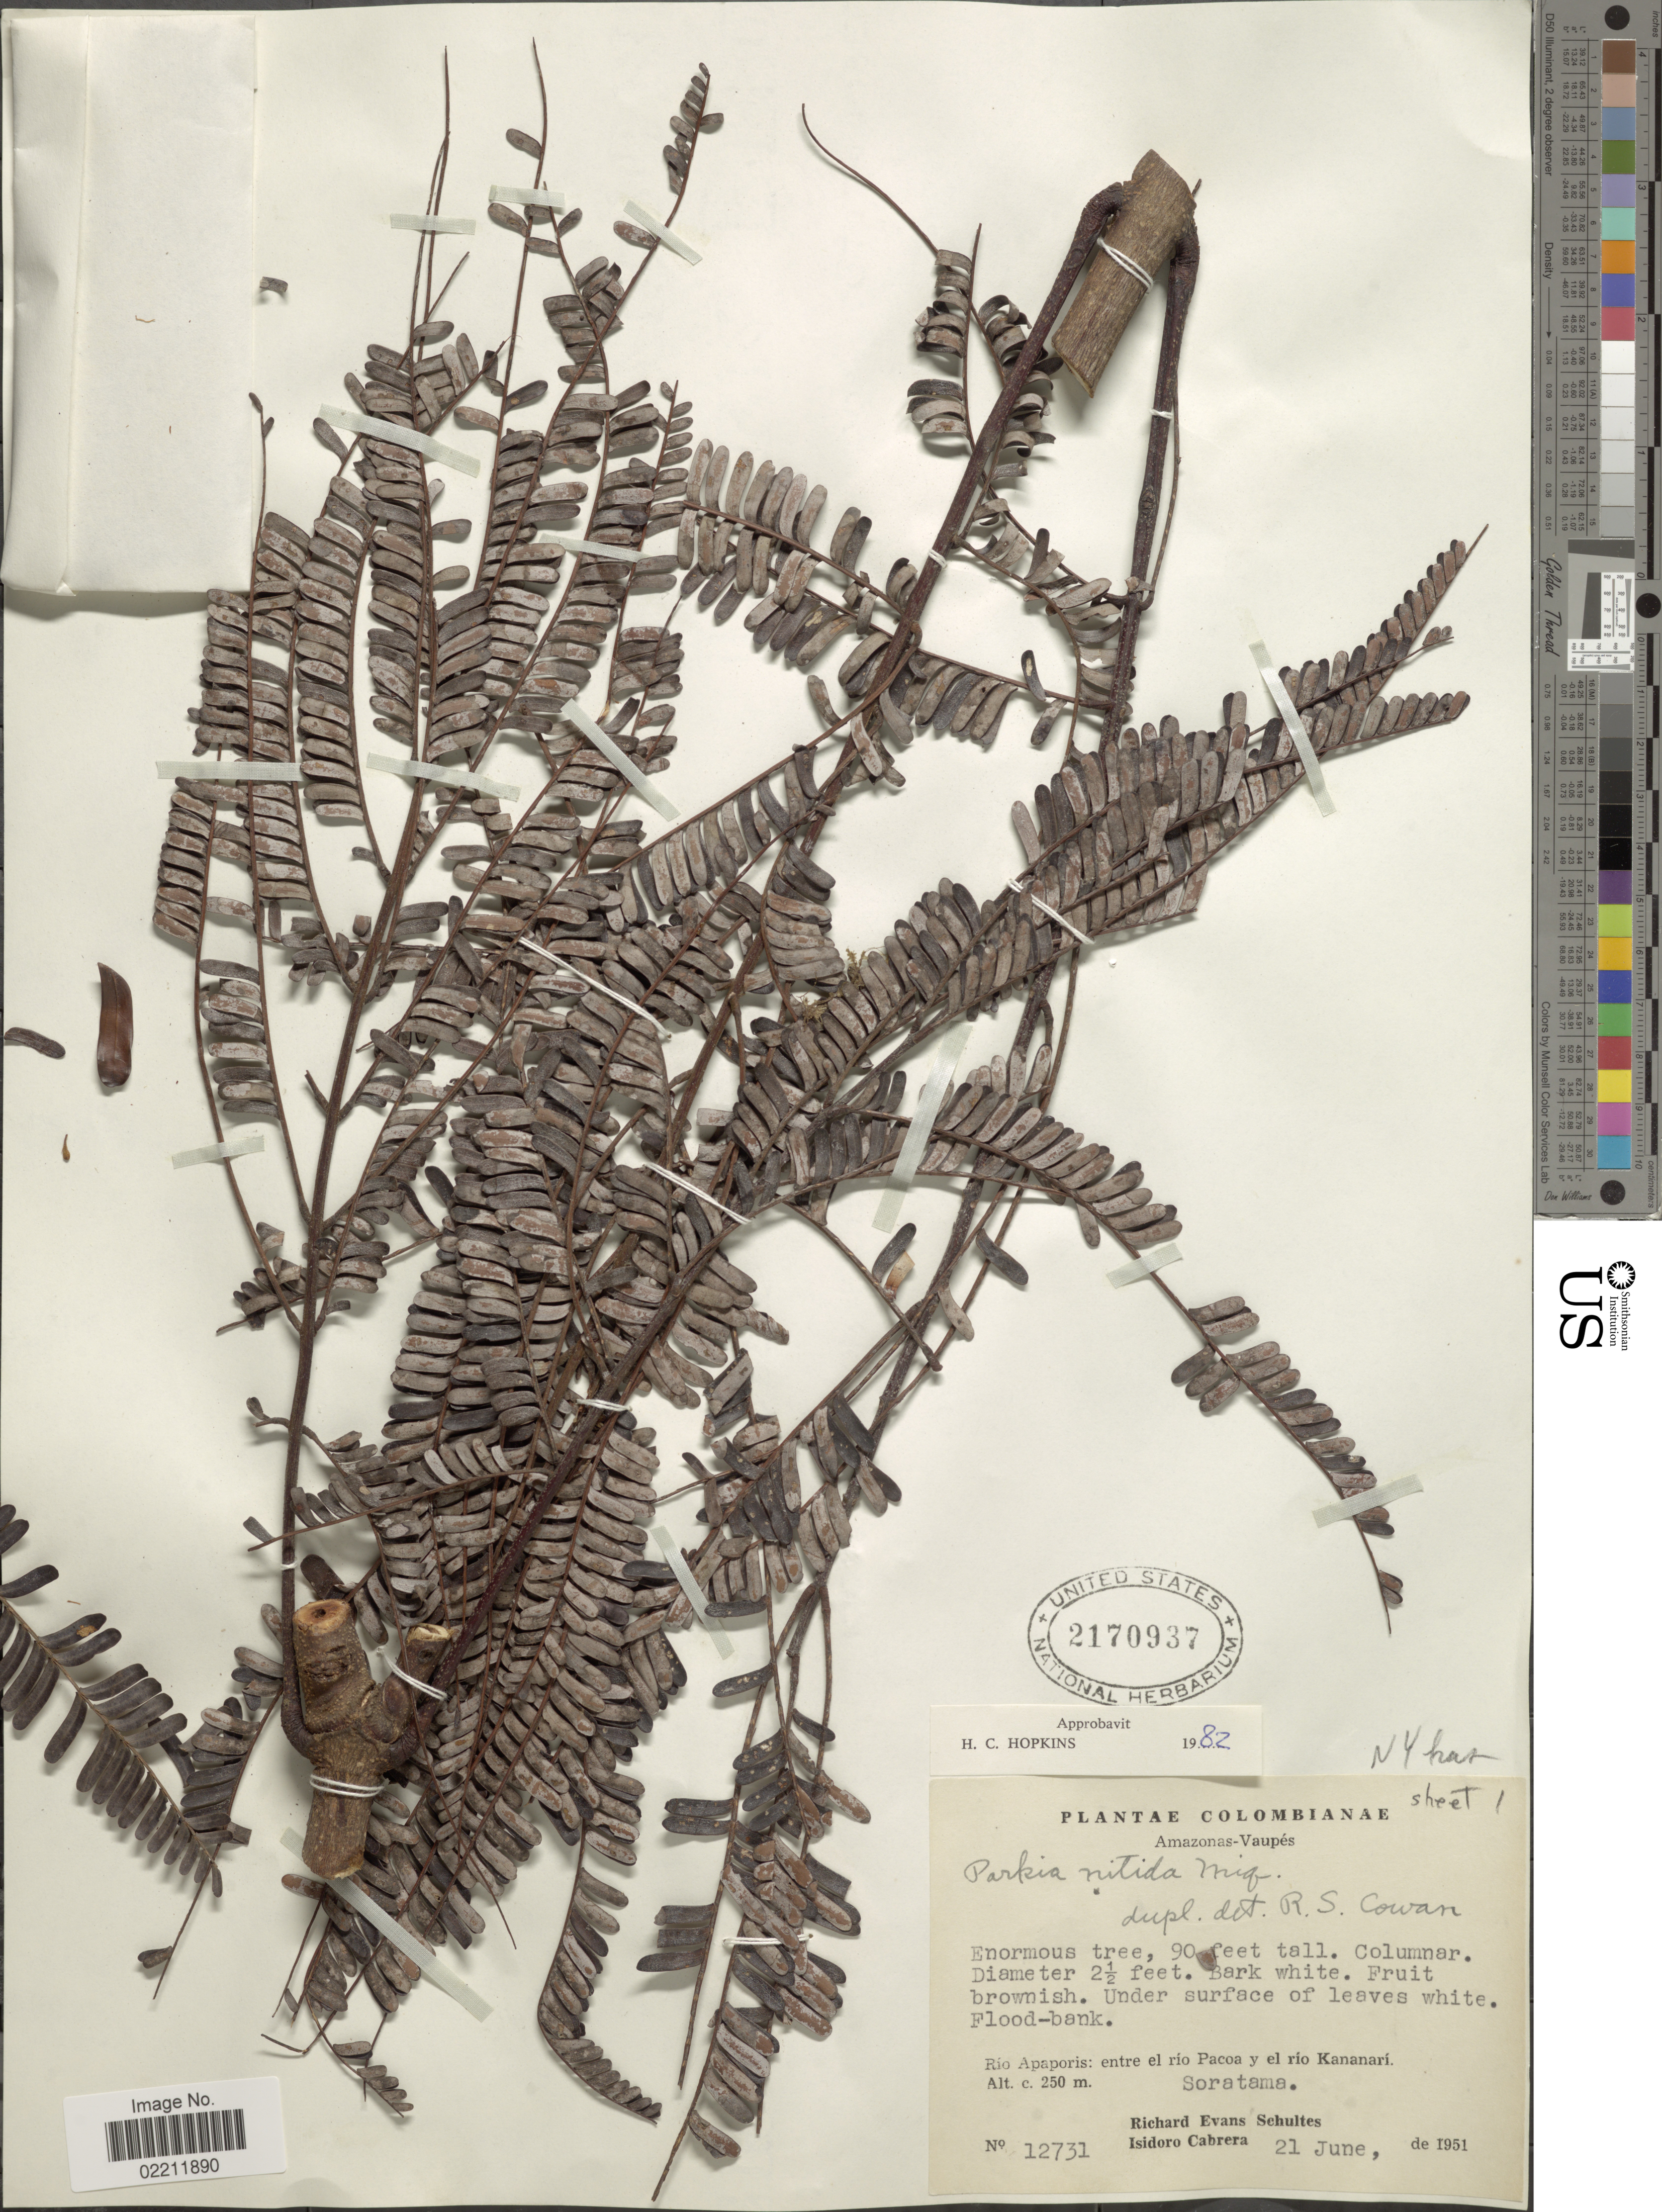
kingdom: Plantae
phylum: Tracheophyta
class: Magnoliopsida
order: Fabales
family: Fabaceae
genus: Parkia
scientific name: Parkia nitida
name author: Miq.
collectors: R. E. Schultes & I. Cabrera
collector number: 12731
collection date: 1951-06-21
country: Colombia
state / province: Vaupés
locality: Amazonas - Vaupes, Rio Apaporis: entre el rio Pacoa y el rio Kananari, Soratama.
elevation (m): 250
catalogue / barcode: US 2170937